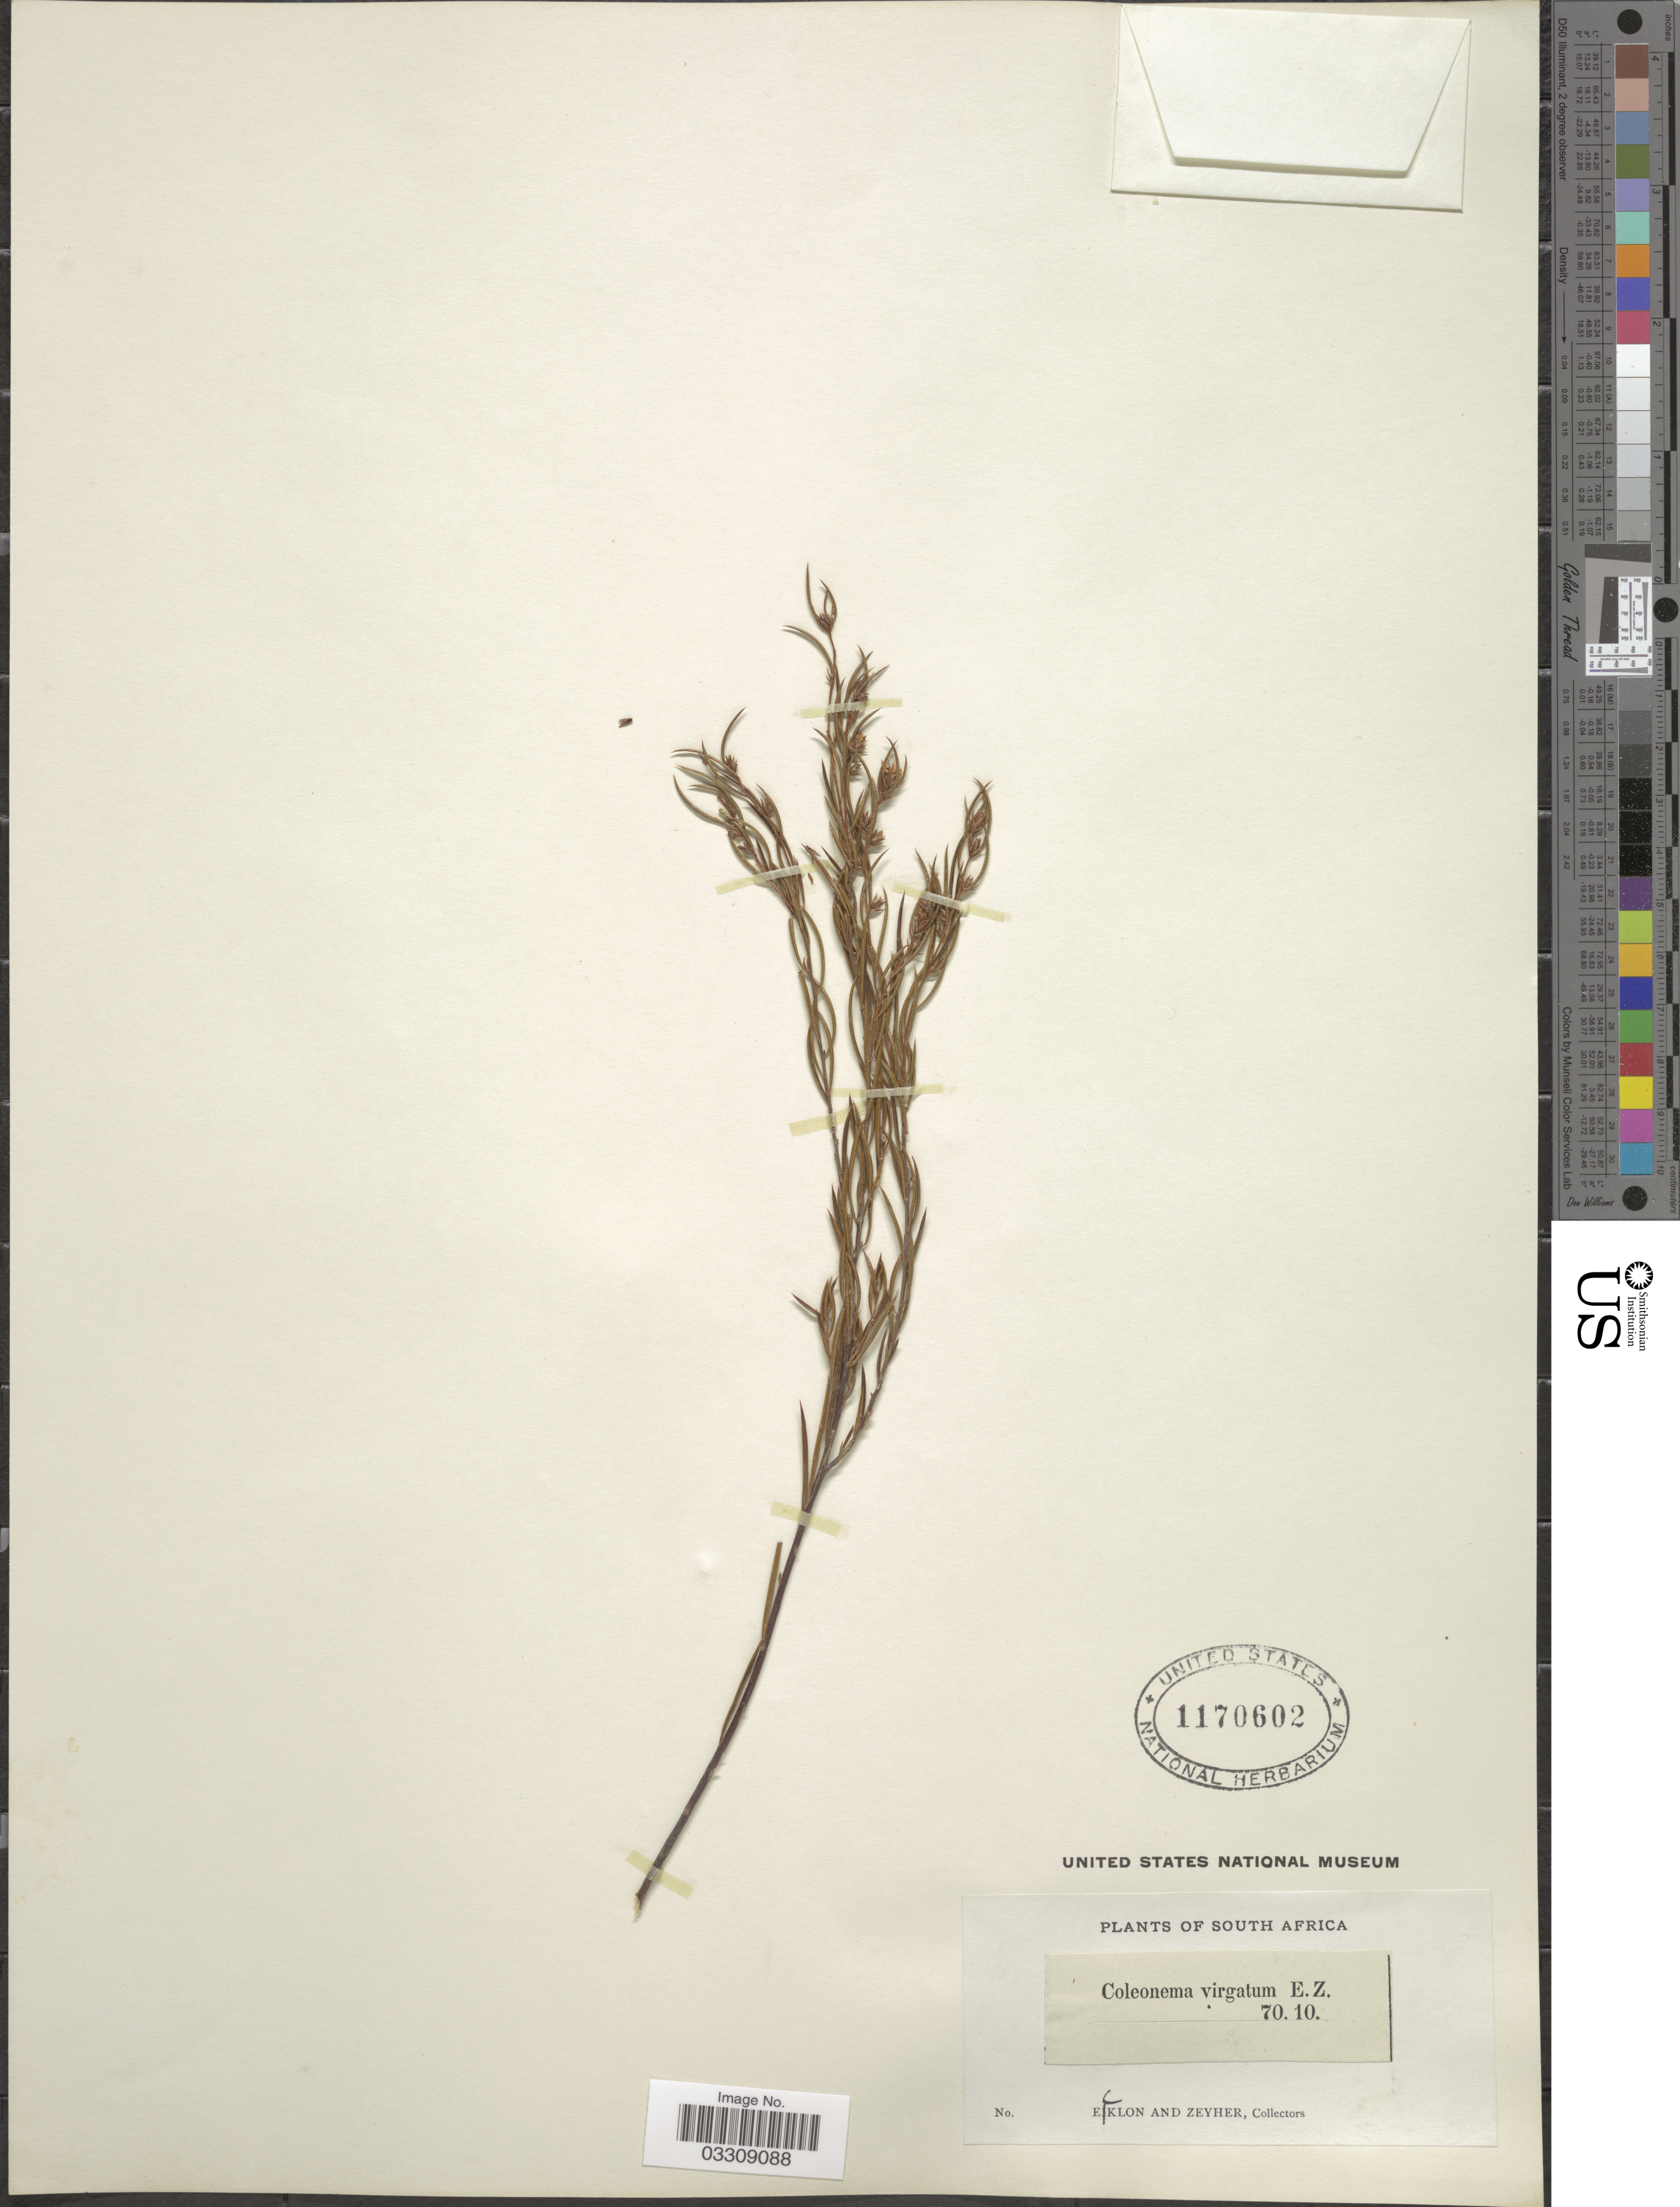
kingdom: Plantae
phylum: Tracheophyta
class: Magnoliopsida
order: Sapindales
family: Rutaceae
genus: Coleonema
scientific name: Coleonema virgatum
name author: (Schltdl.) Eckl. & Zeyh.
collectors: -. Ecklon & -. Zeyher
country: South Africa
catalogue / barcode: US 1170602